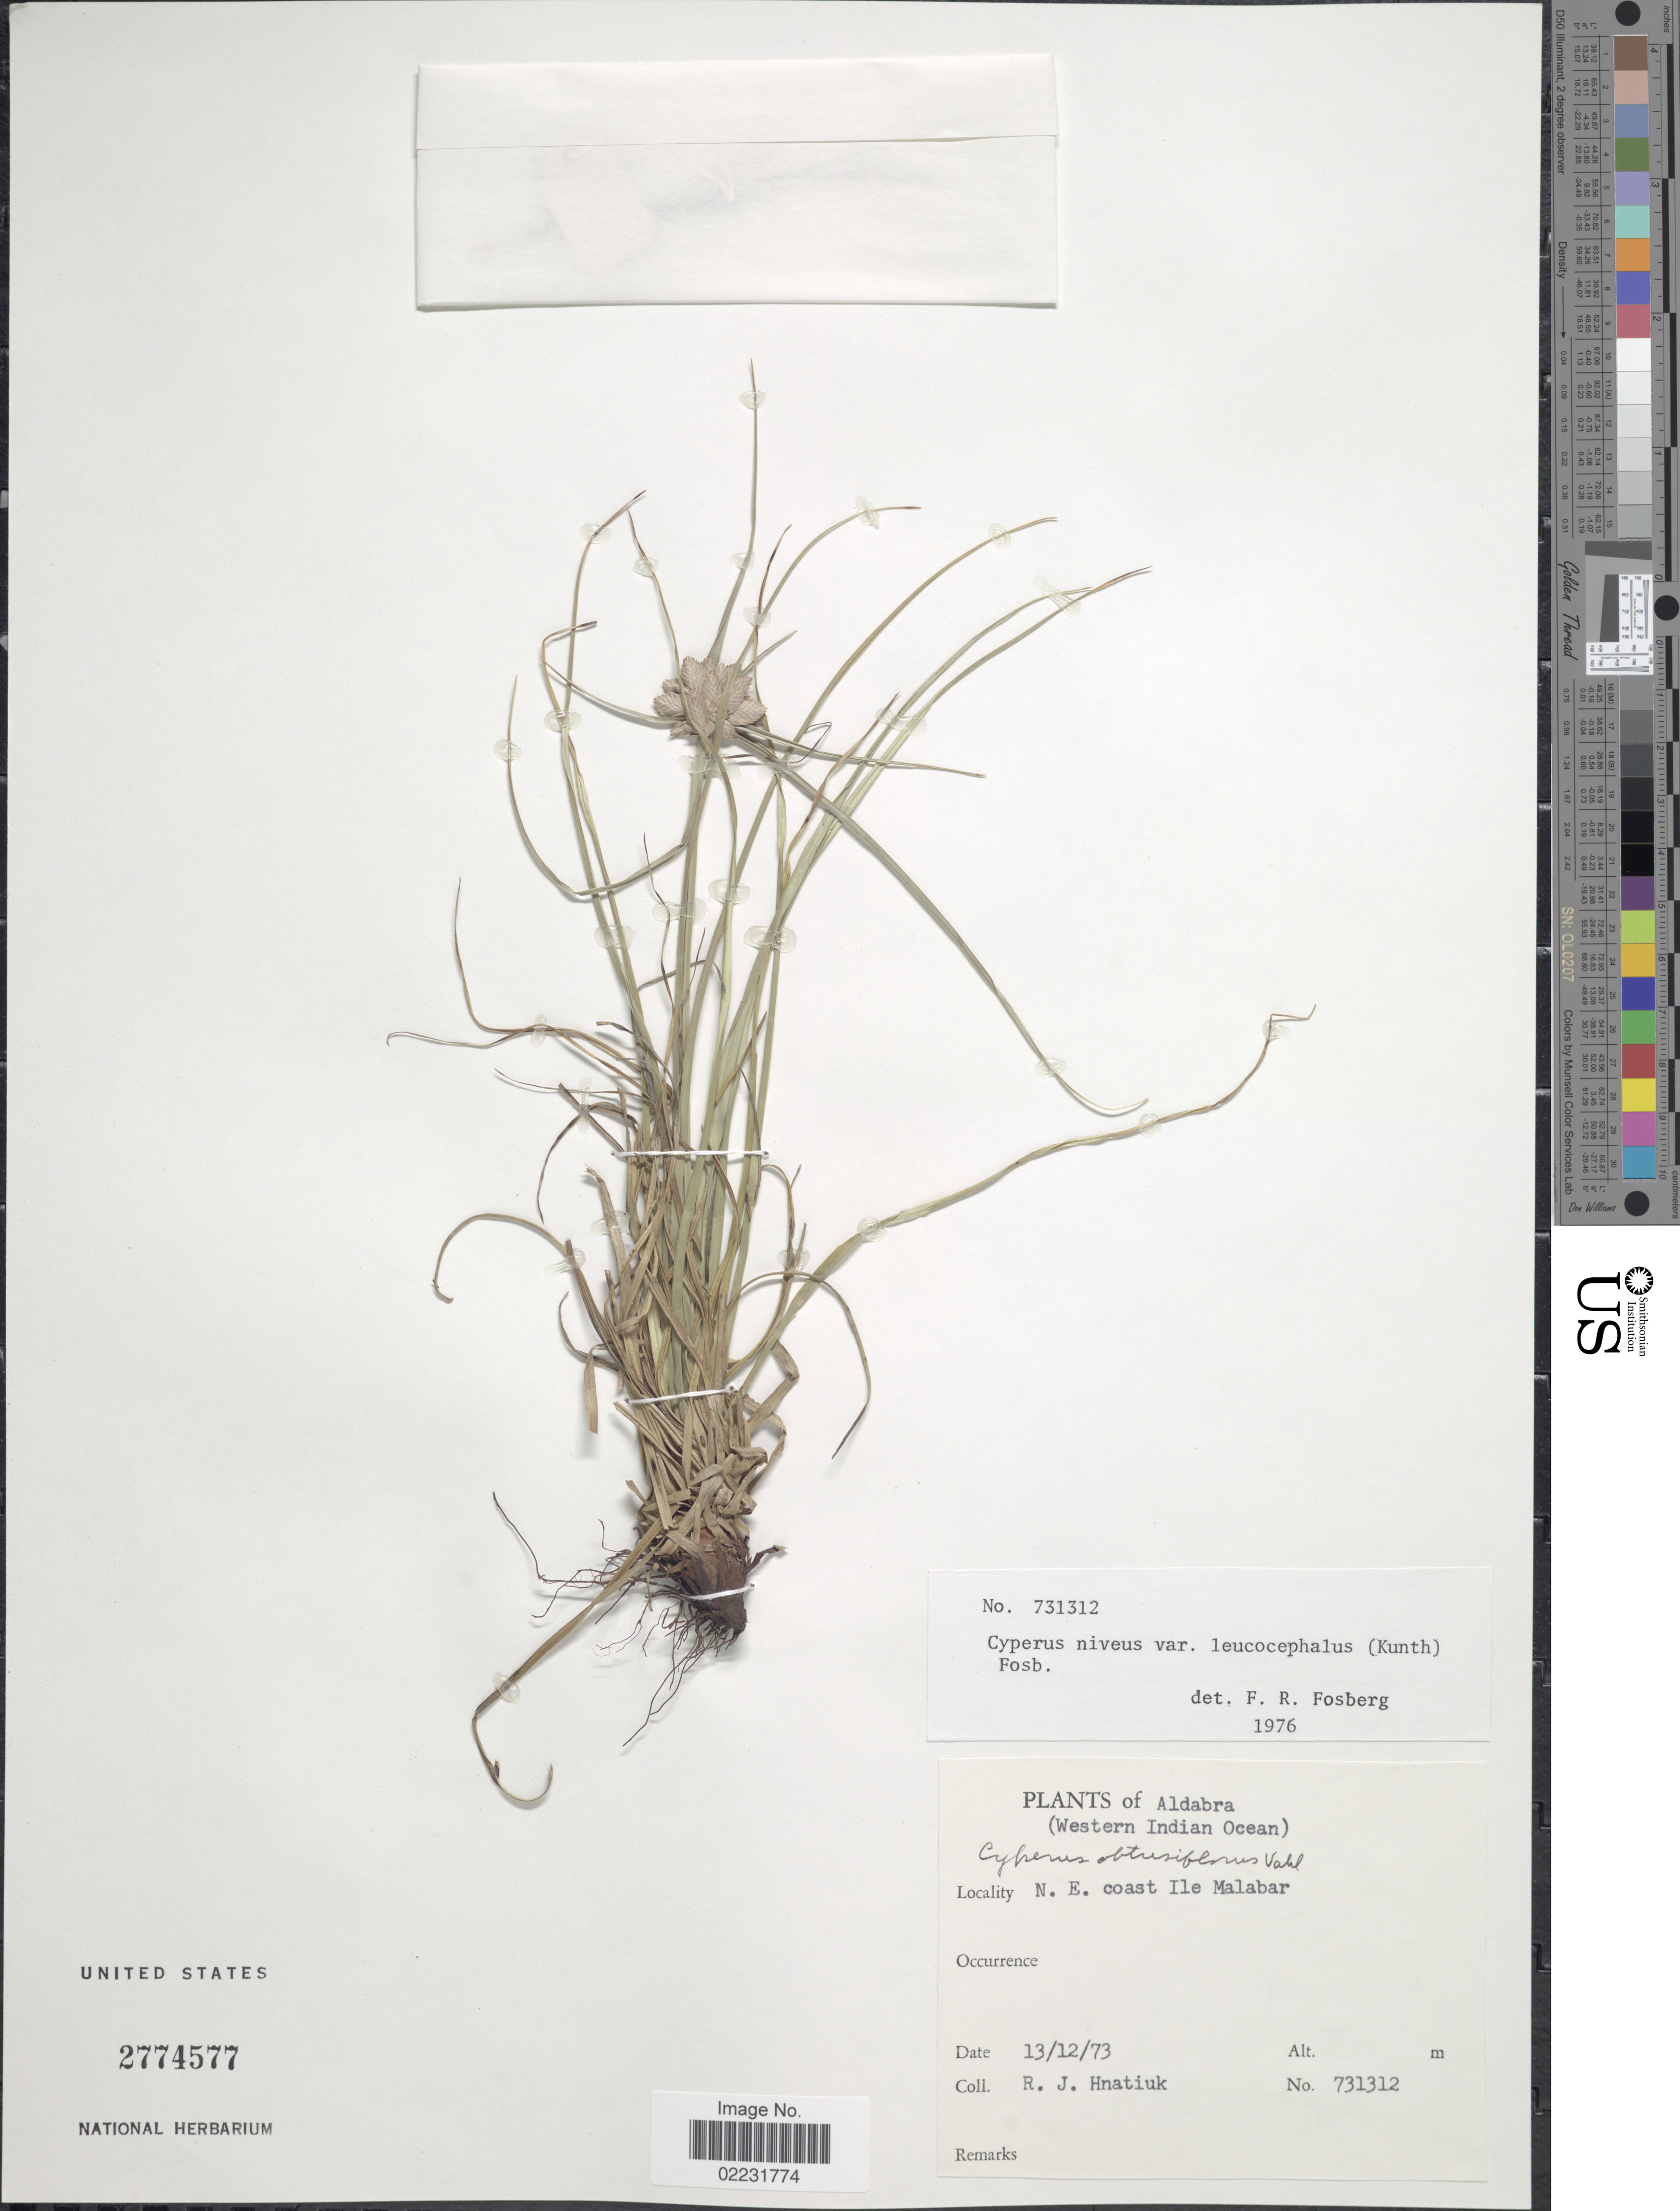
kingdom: Plantae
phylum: Tracheophyta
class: Liliopsida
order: Poales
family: Cyperaceae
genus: Cyperus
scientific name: Cyperus niveus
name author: Retz.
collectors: R. Hnatiuk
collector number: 731312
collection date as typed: Transcribed d/m/y: 13/12/3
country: Seychelles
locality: Aldabra (Western Indian Ocean), N.E. coast Ile Malabar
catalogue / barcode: US 2774577